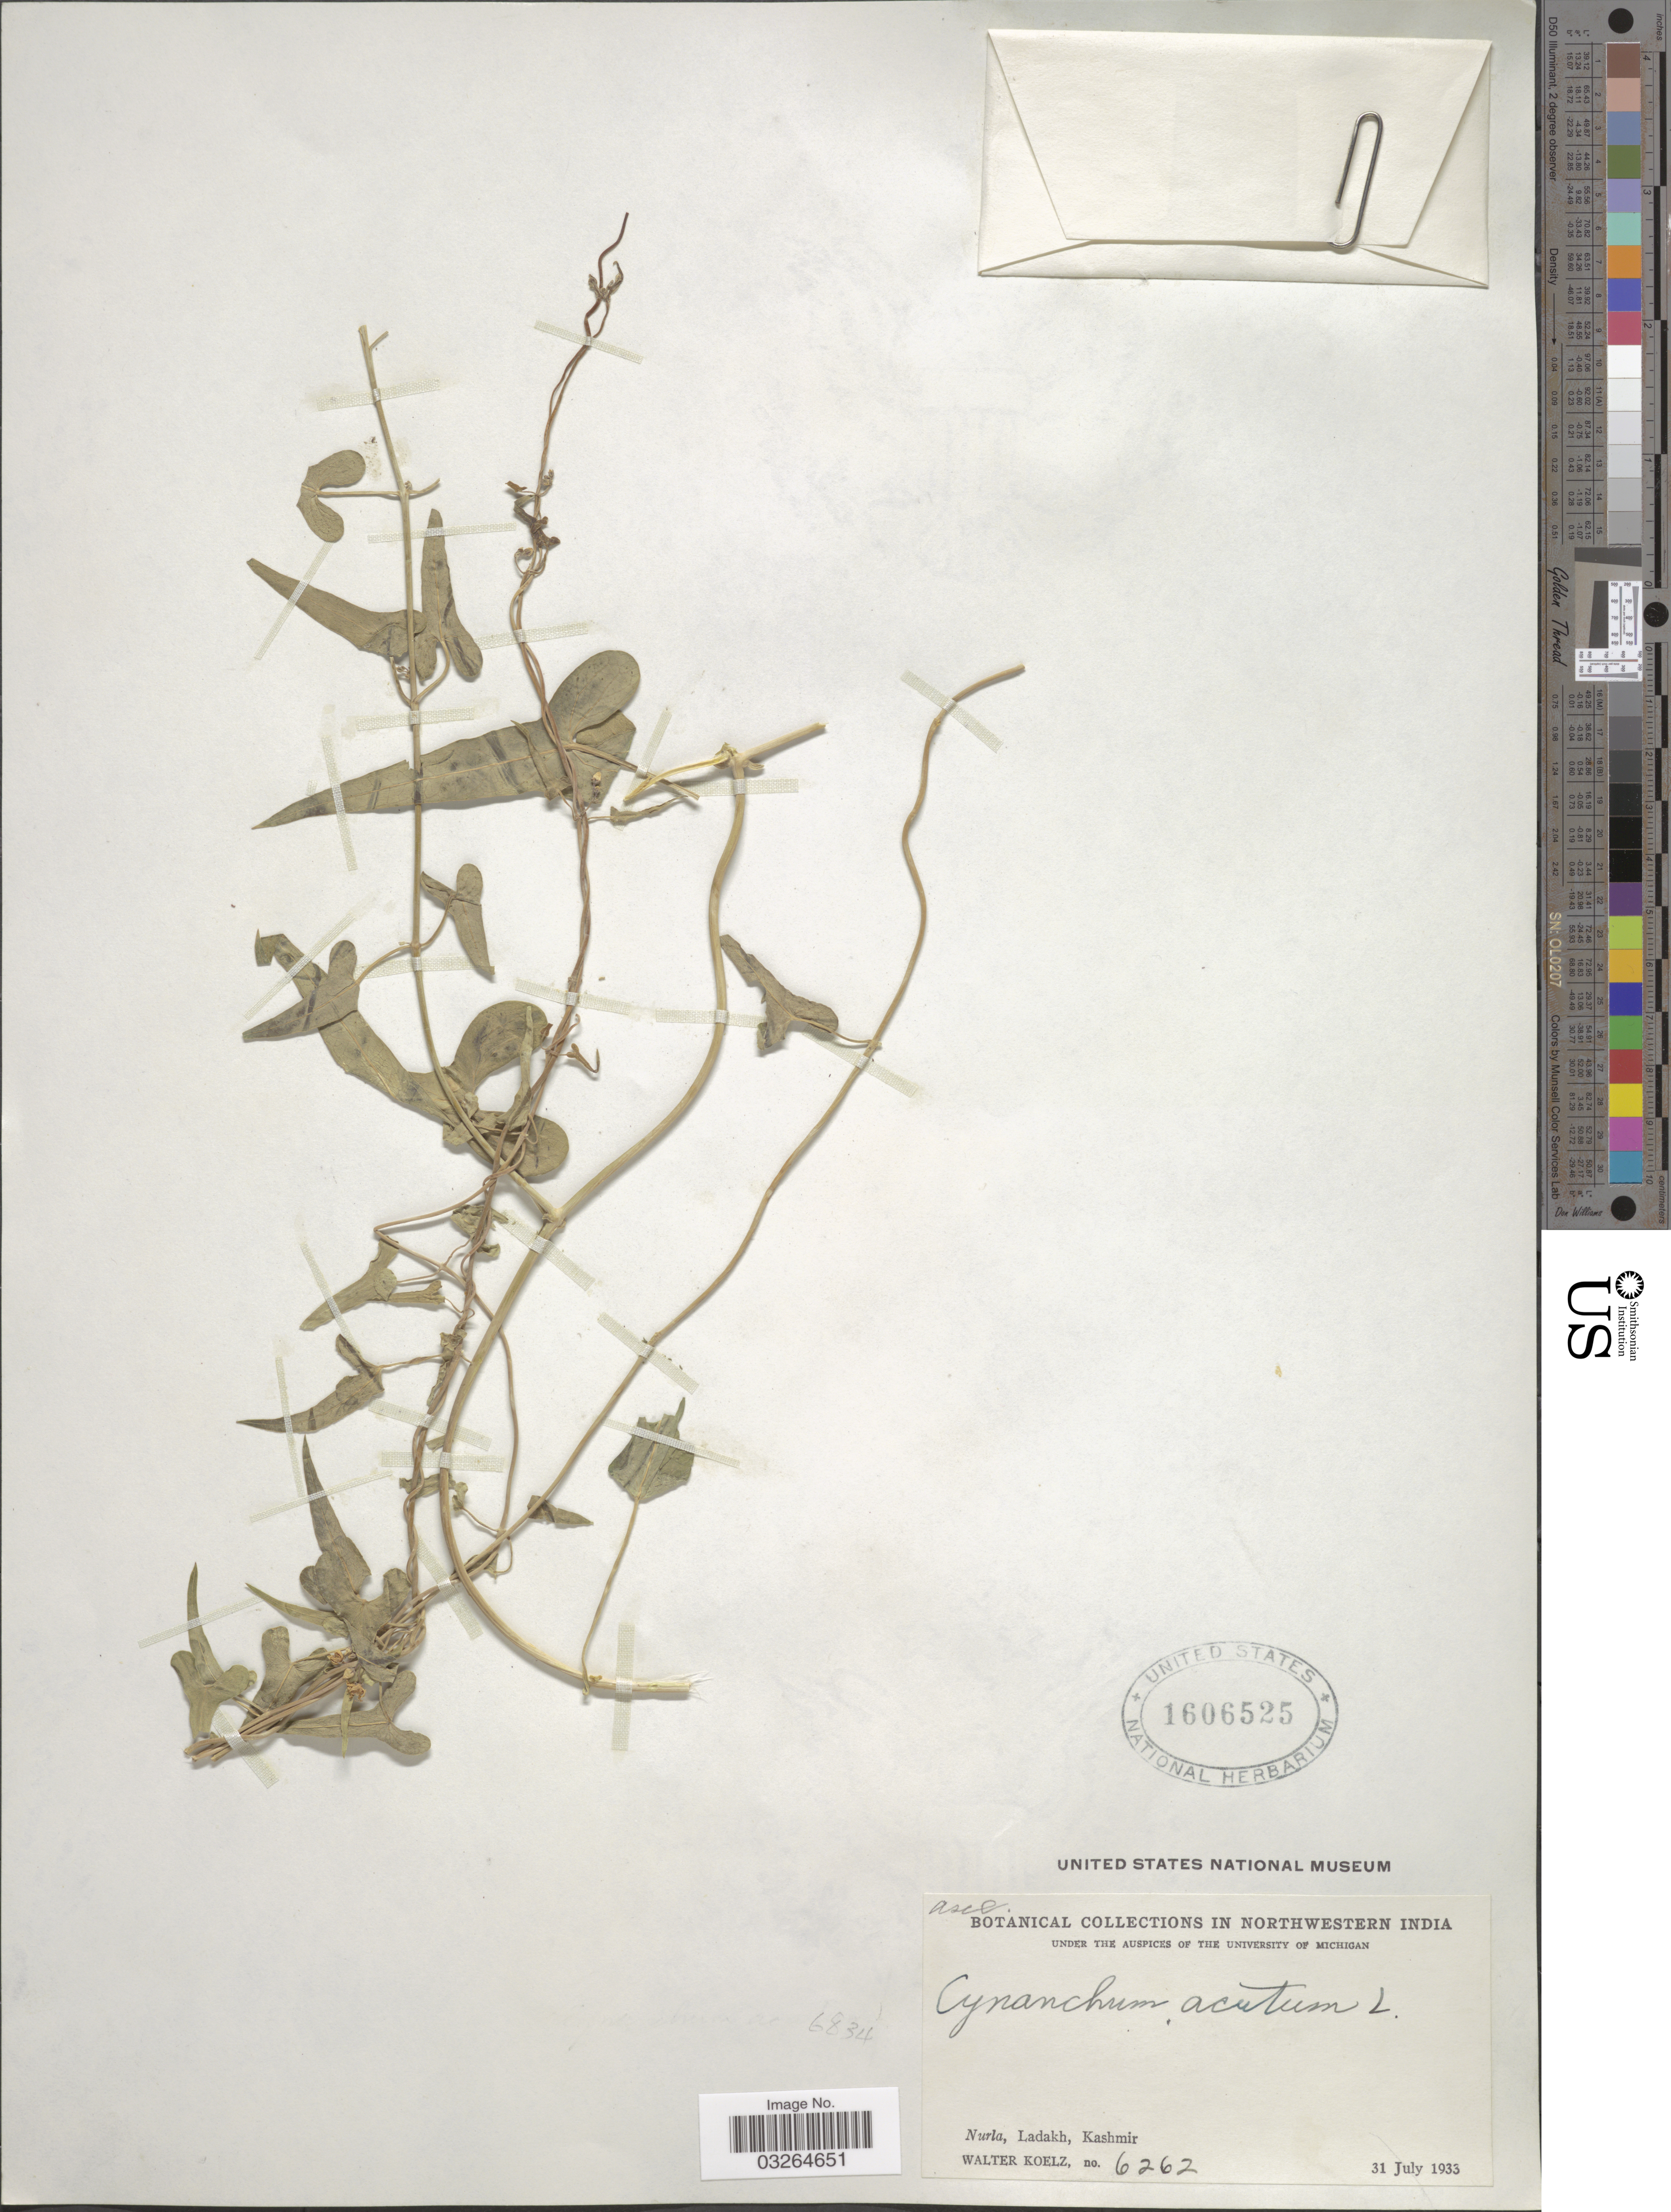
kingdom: Plantae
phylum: Tracheophyta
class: Magnoliopsida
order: Gentianales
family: Apocynaceae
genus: Cynanchum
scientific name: Cynanchum acutum subsp. sibiricum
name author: (Willd.) Rech. f.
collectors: W. N. Koelz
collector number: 6262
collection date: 1933-07-31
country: India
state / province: Jammu and Kashmir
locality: Northwestern India. Nurla, Ladakh, Kashmir.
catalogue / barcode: US 1606525